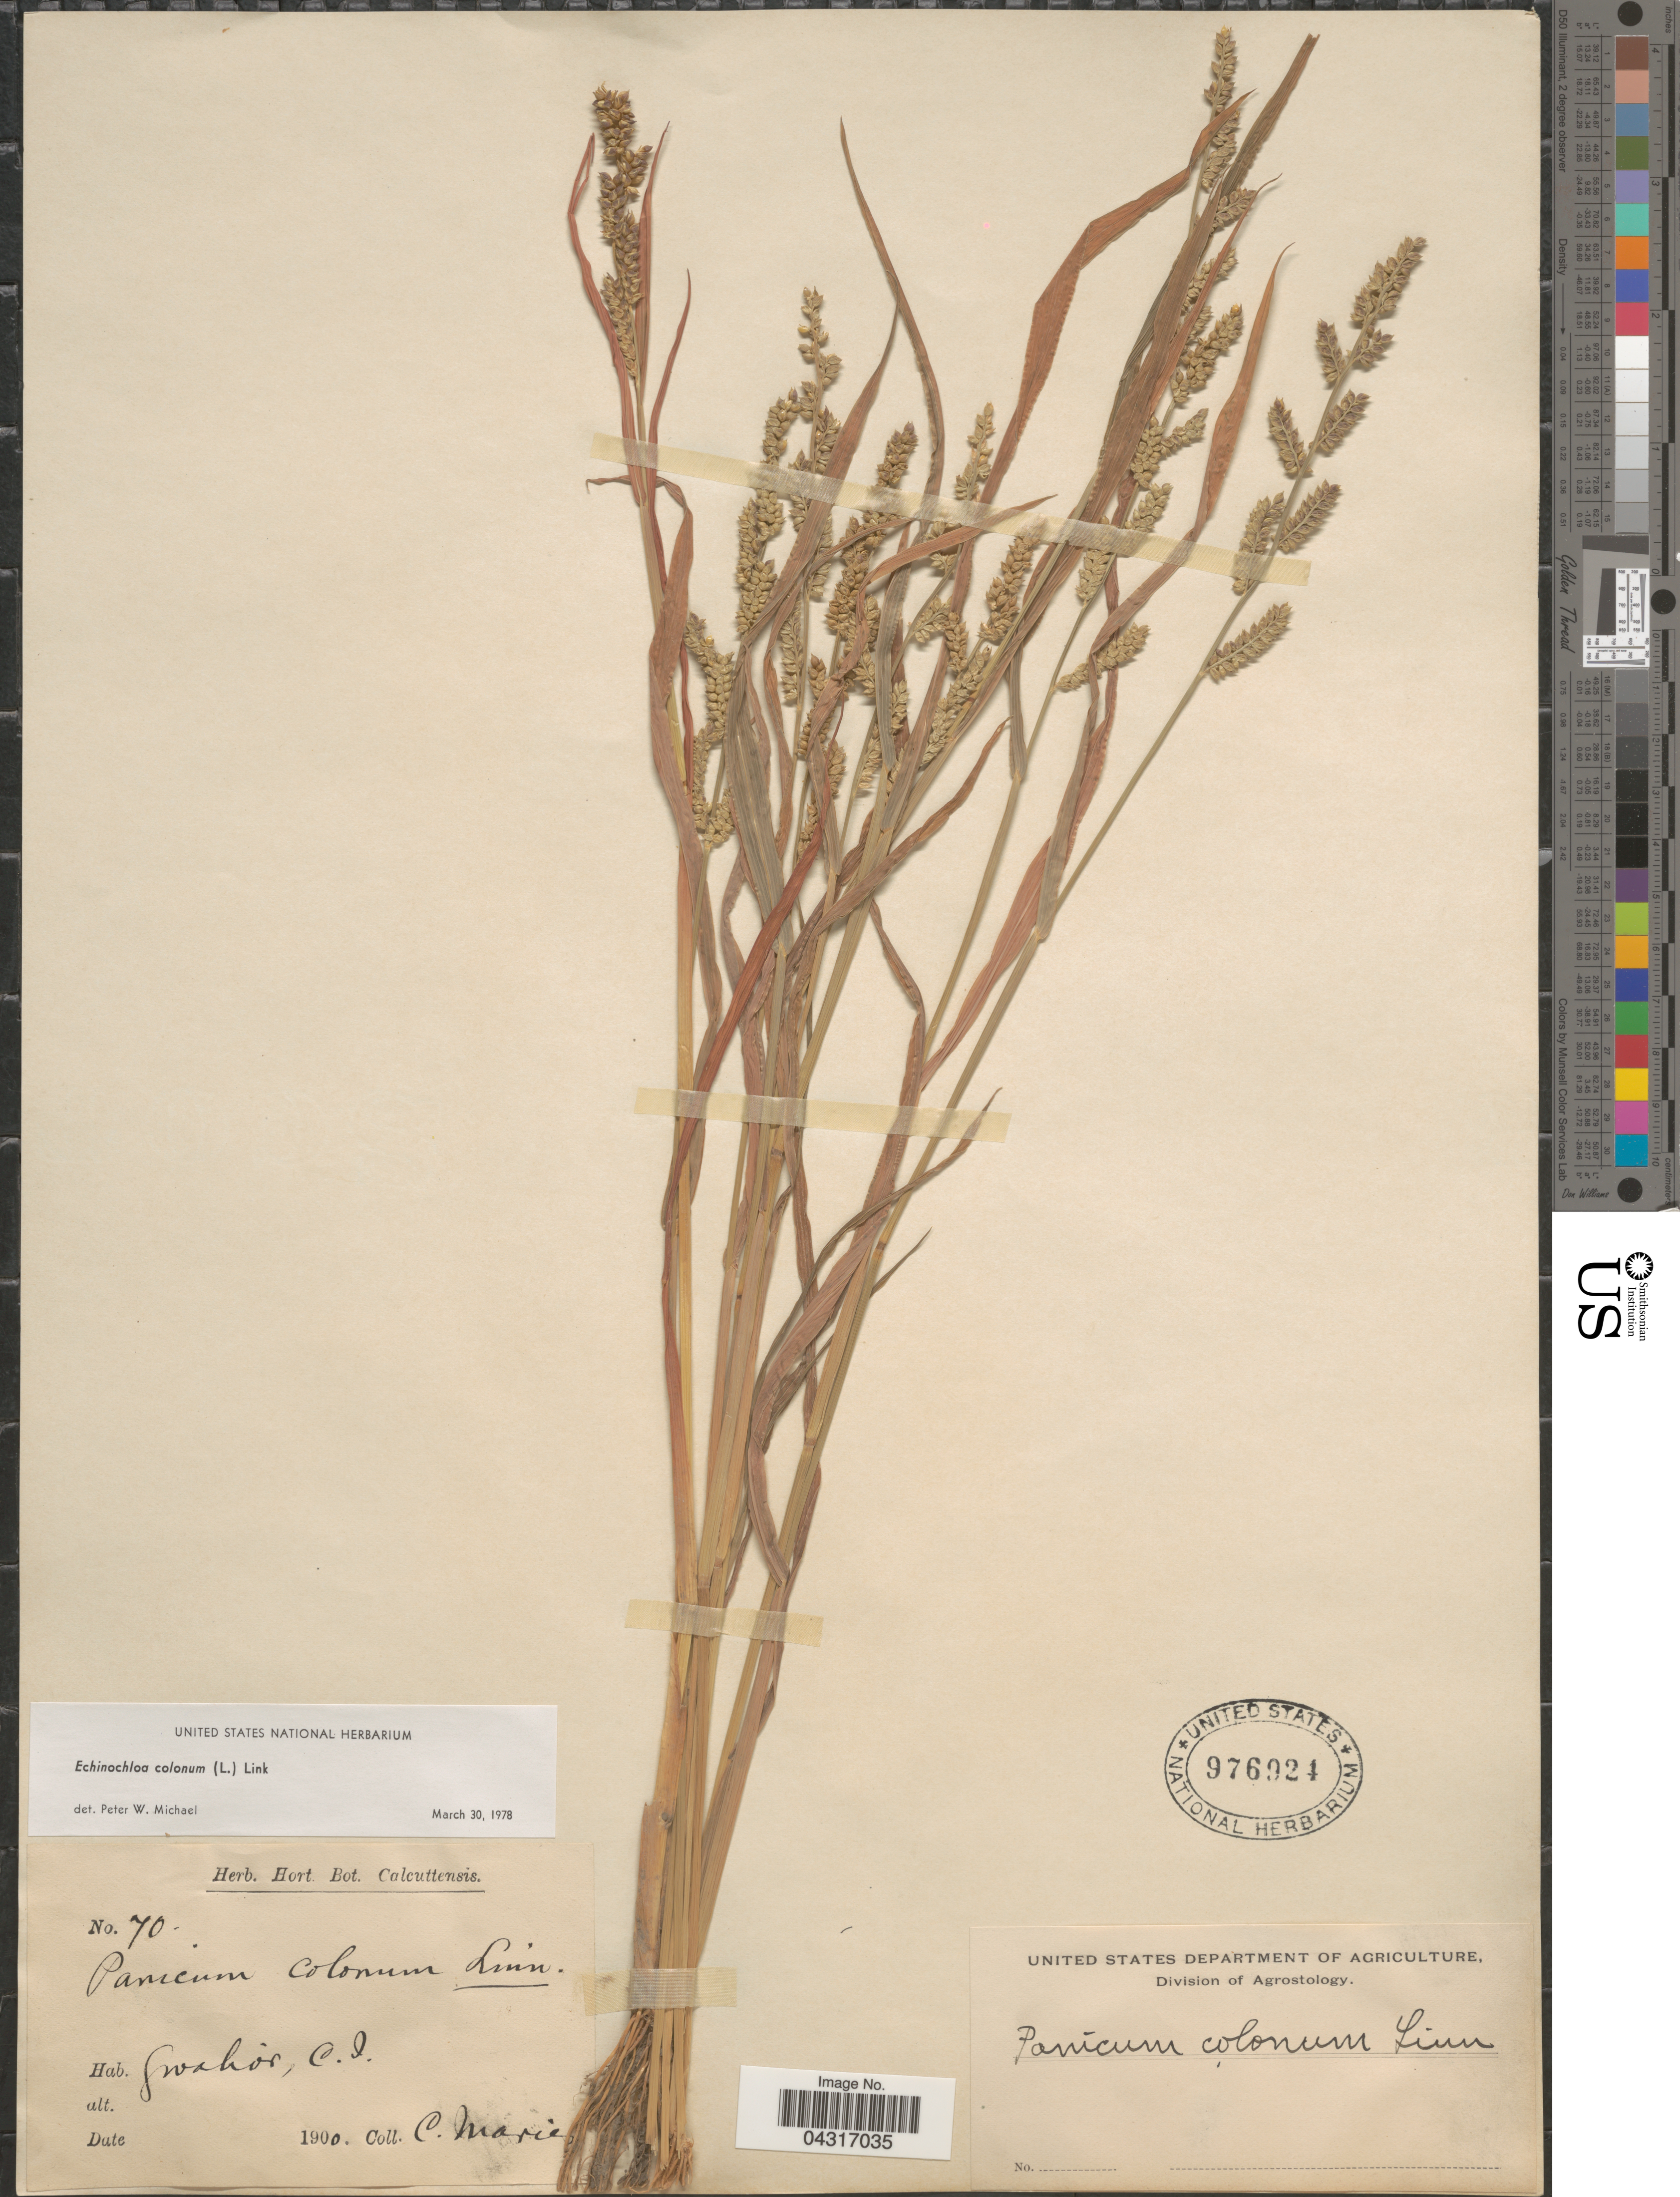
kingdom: Plantae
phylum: Tracheophyta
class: Liliopsida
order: Poales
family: Poaceae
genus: Echinochloa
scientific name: Echinochloa colona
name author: (L.) Link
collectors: C. Maries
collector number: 70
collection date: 1900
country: India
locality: Gwalior, C.I.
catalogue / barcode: US 976924